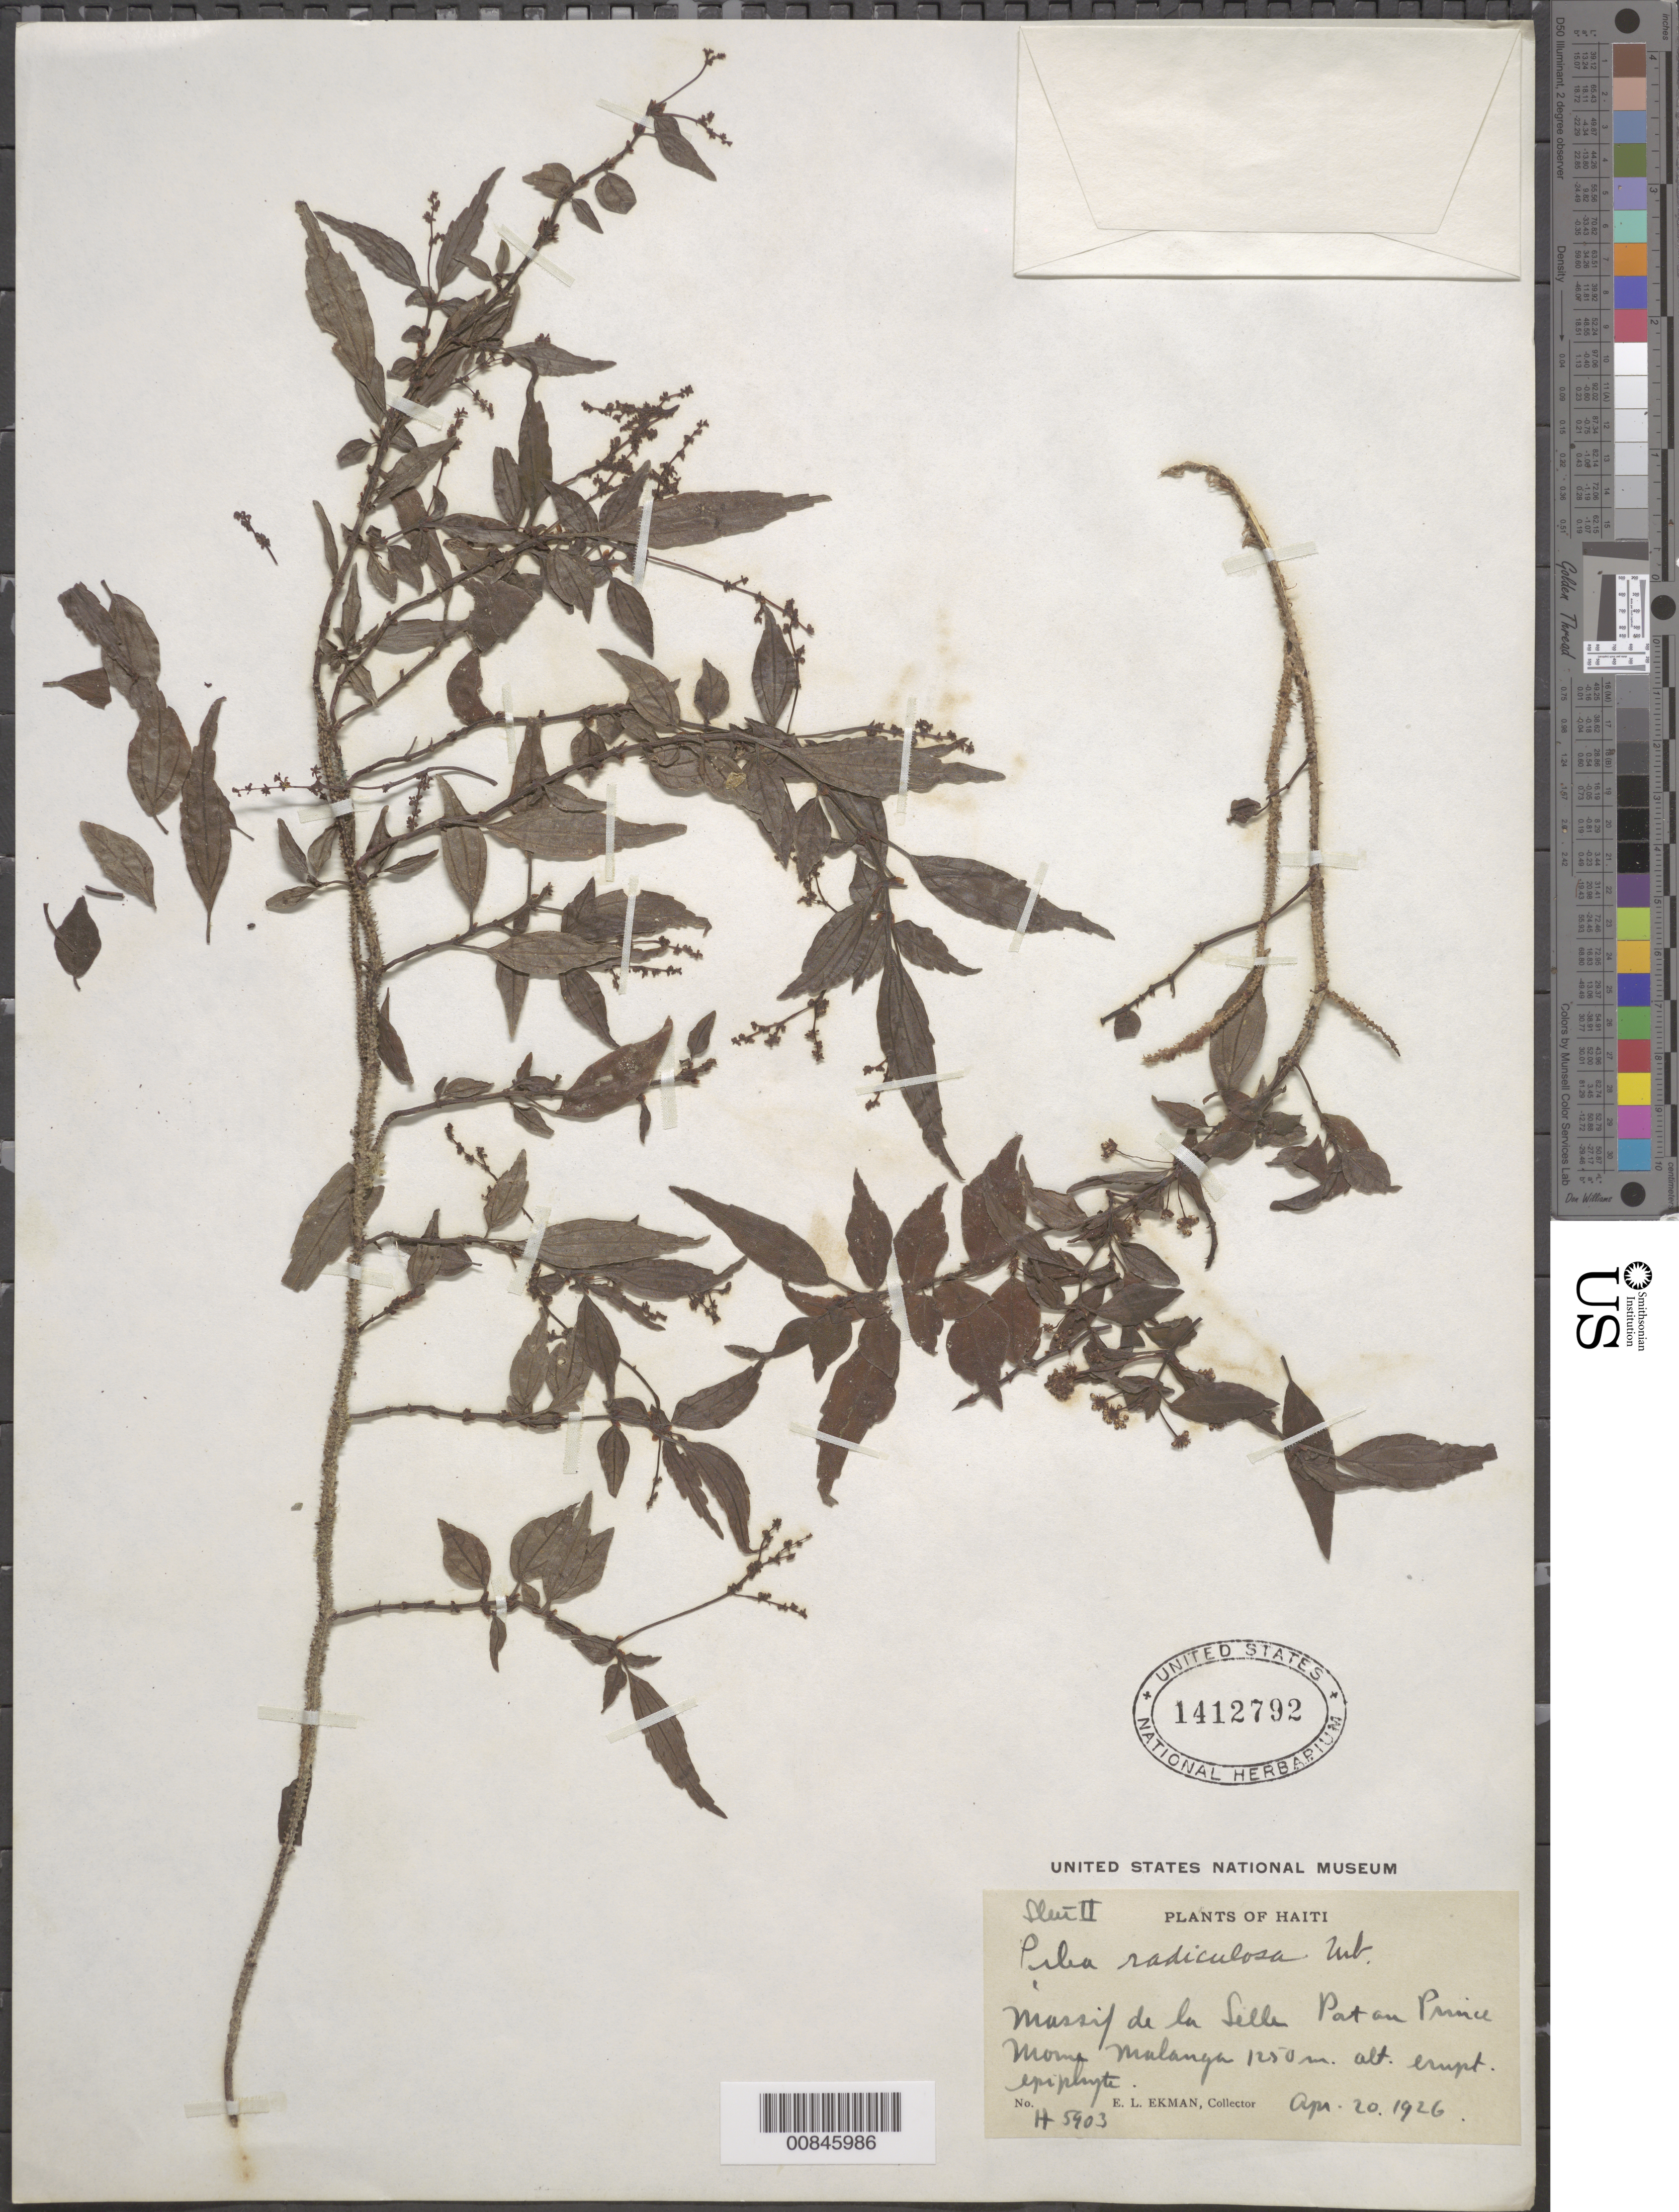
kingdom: Plantae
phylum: Tracheophyta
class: Magnoliopsida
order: Rosales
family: Urticaceae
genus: Pilea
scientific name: Pilea radiculosa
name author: Urb.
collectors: E. L. Ekman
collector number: H 5903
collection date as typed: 20 Apr 1926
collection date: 1926-04-20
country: Haiti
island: Hispaniola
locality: Massif de la Selle, Port-au-Prince, Morne Malanga.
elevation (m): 1250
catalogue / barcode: US 1412792